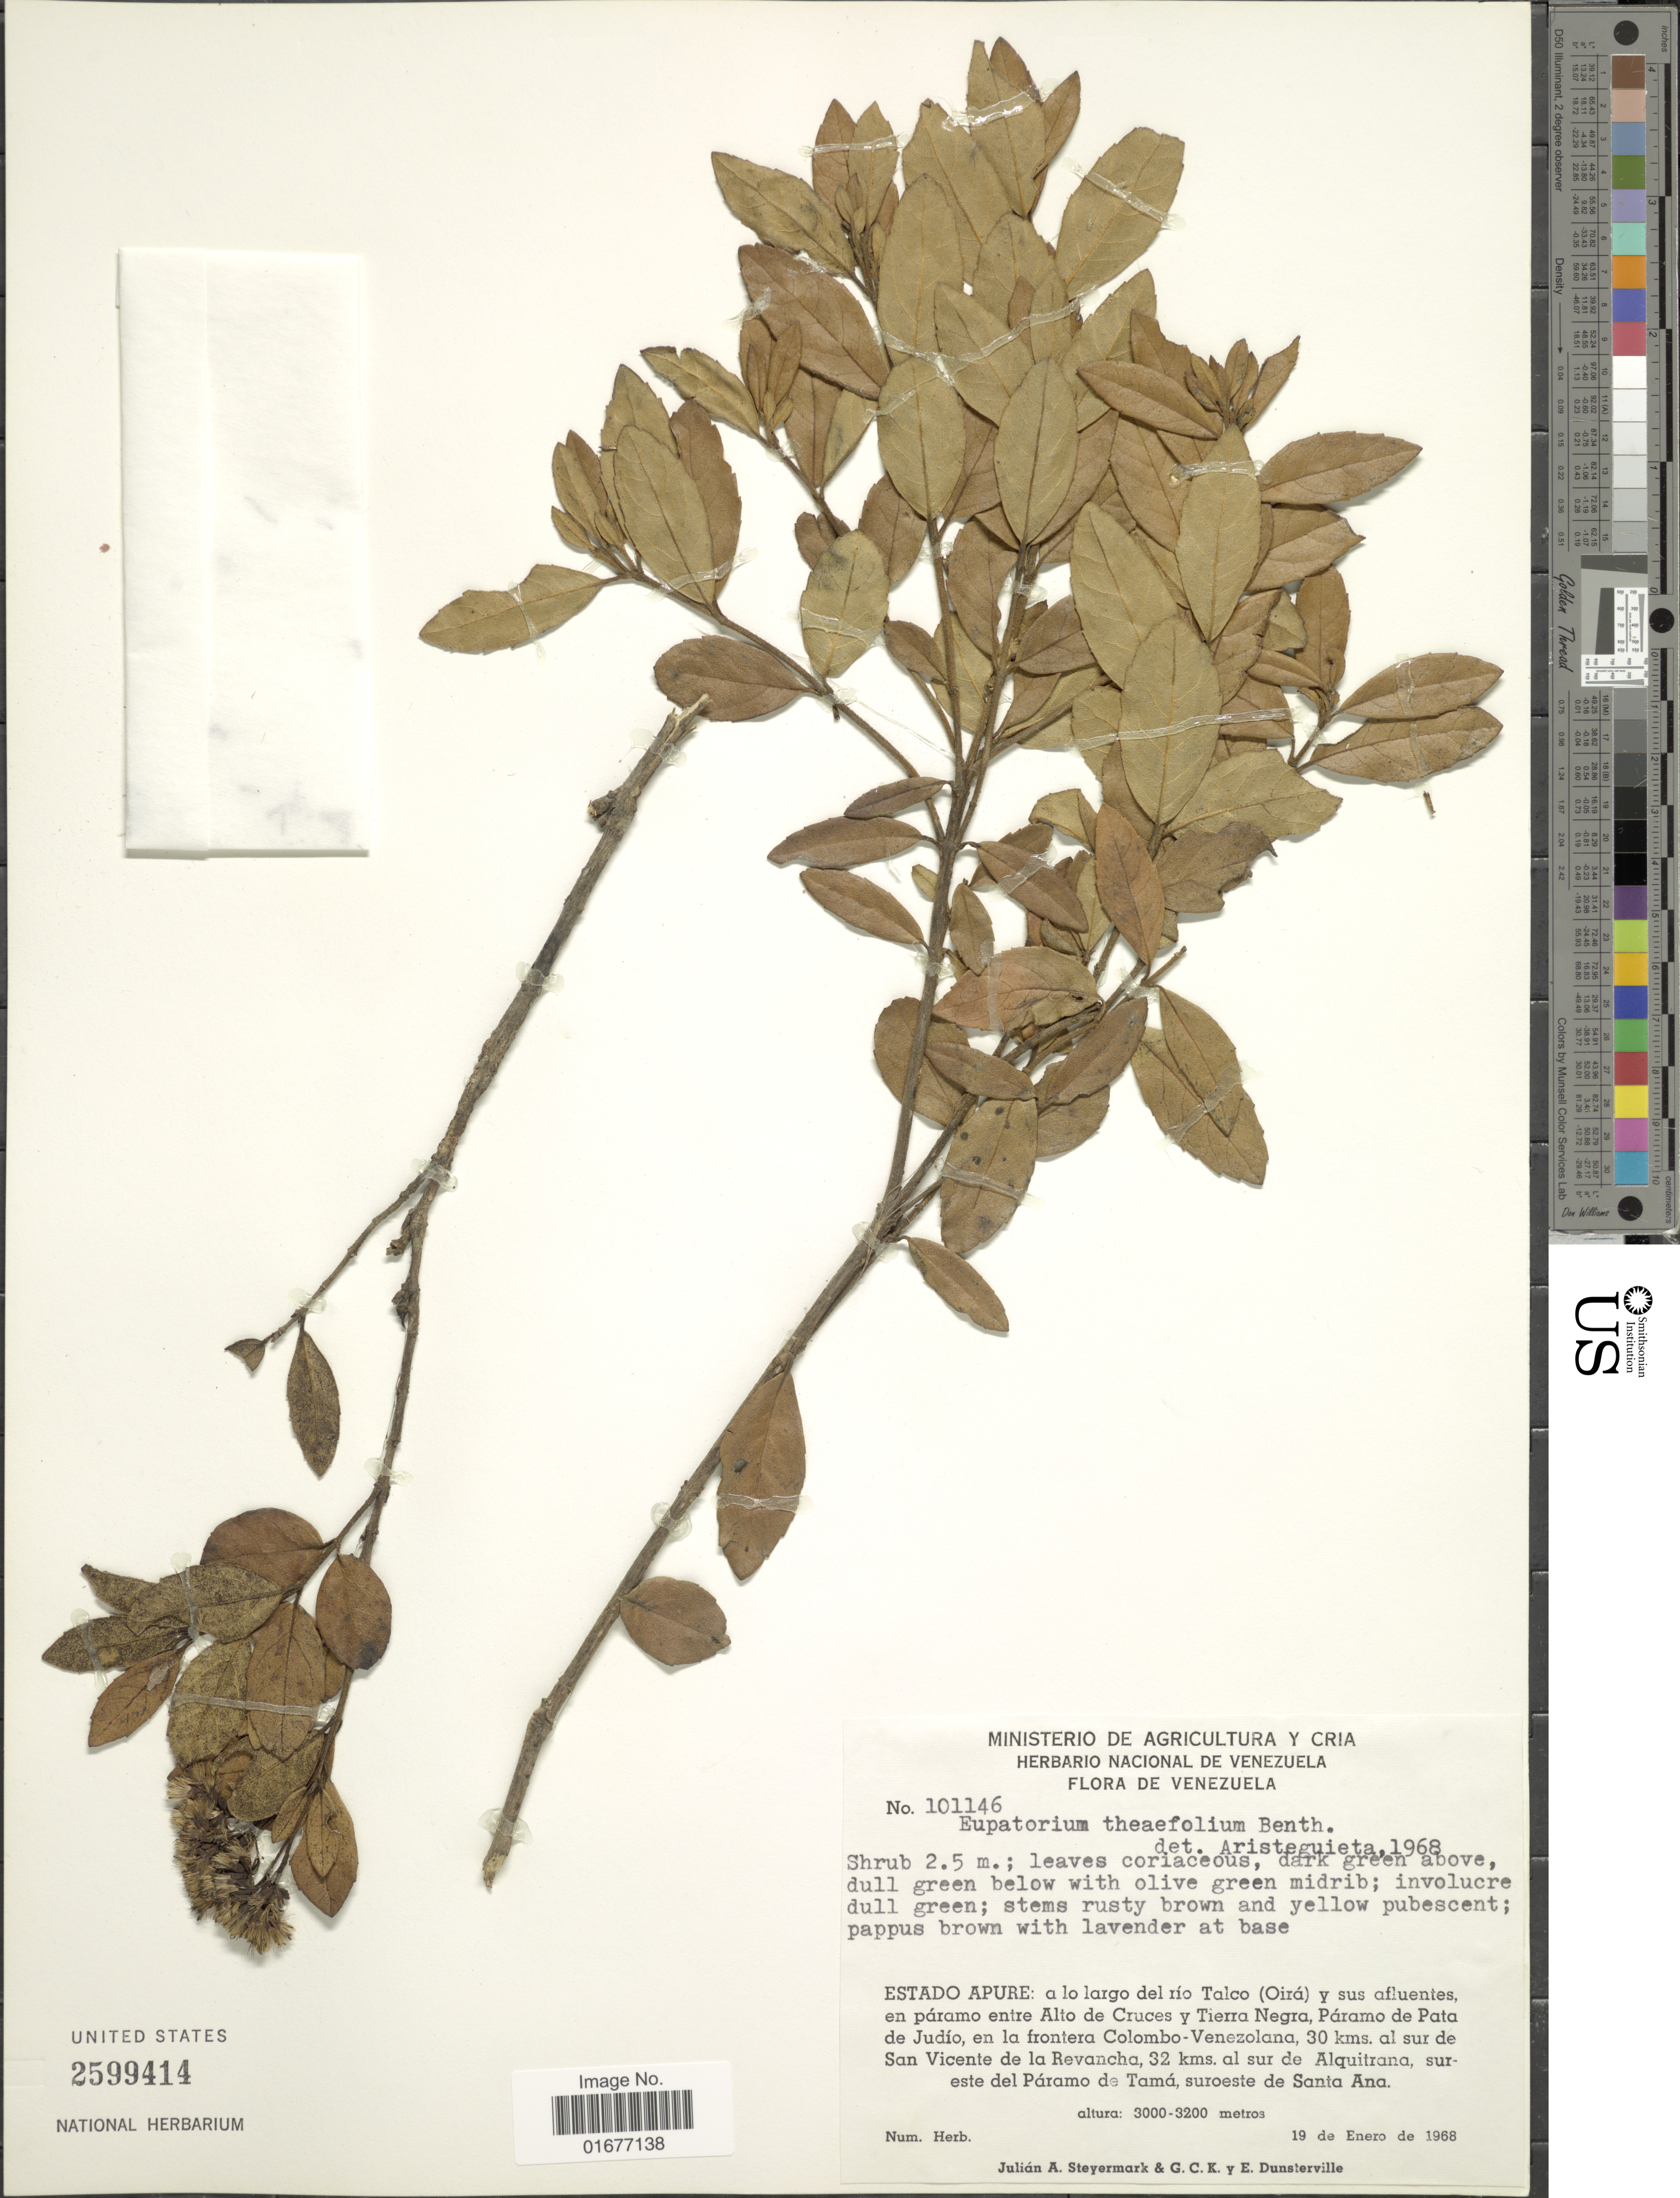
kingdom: Plantae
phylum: Tracheophyta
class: Magnoliopsida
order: Asterales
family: Asteraceae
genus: Ageratina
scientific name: Ageratina theaefolia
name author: (Benth.) R.M. King & H. Rob.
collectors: J. Steyermark, G. C. K. Dunsterville & E. Dunsterville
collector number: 101146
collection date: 1968-01-19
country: Venezuela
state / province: Apure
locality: A lo largo del del rio Talco (Oira) y sus afluentes, en paramo entre Alto de Cruces y Tierra negra, Paramo de Pata de Judio, en la frontera Colombo-Venezolana, 30 kms. al sur de San Vicente de la Revancha, 32 kms. al sur de Alquitrana, sureste del Paramo de Tama, suroeste de Santa Ana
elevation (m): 3000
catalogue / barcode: US 2599414